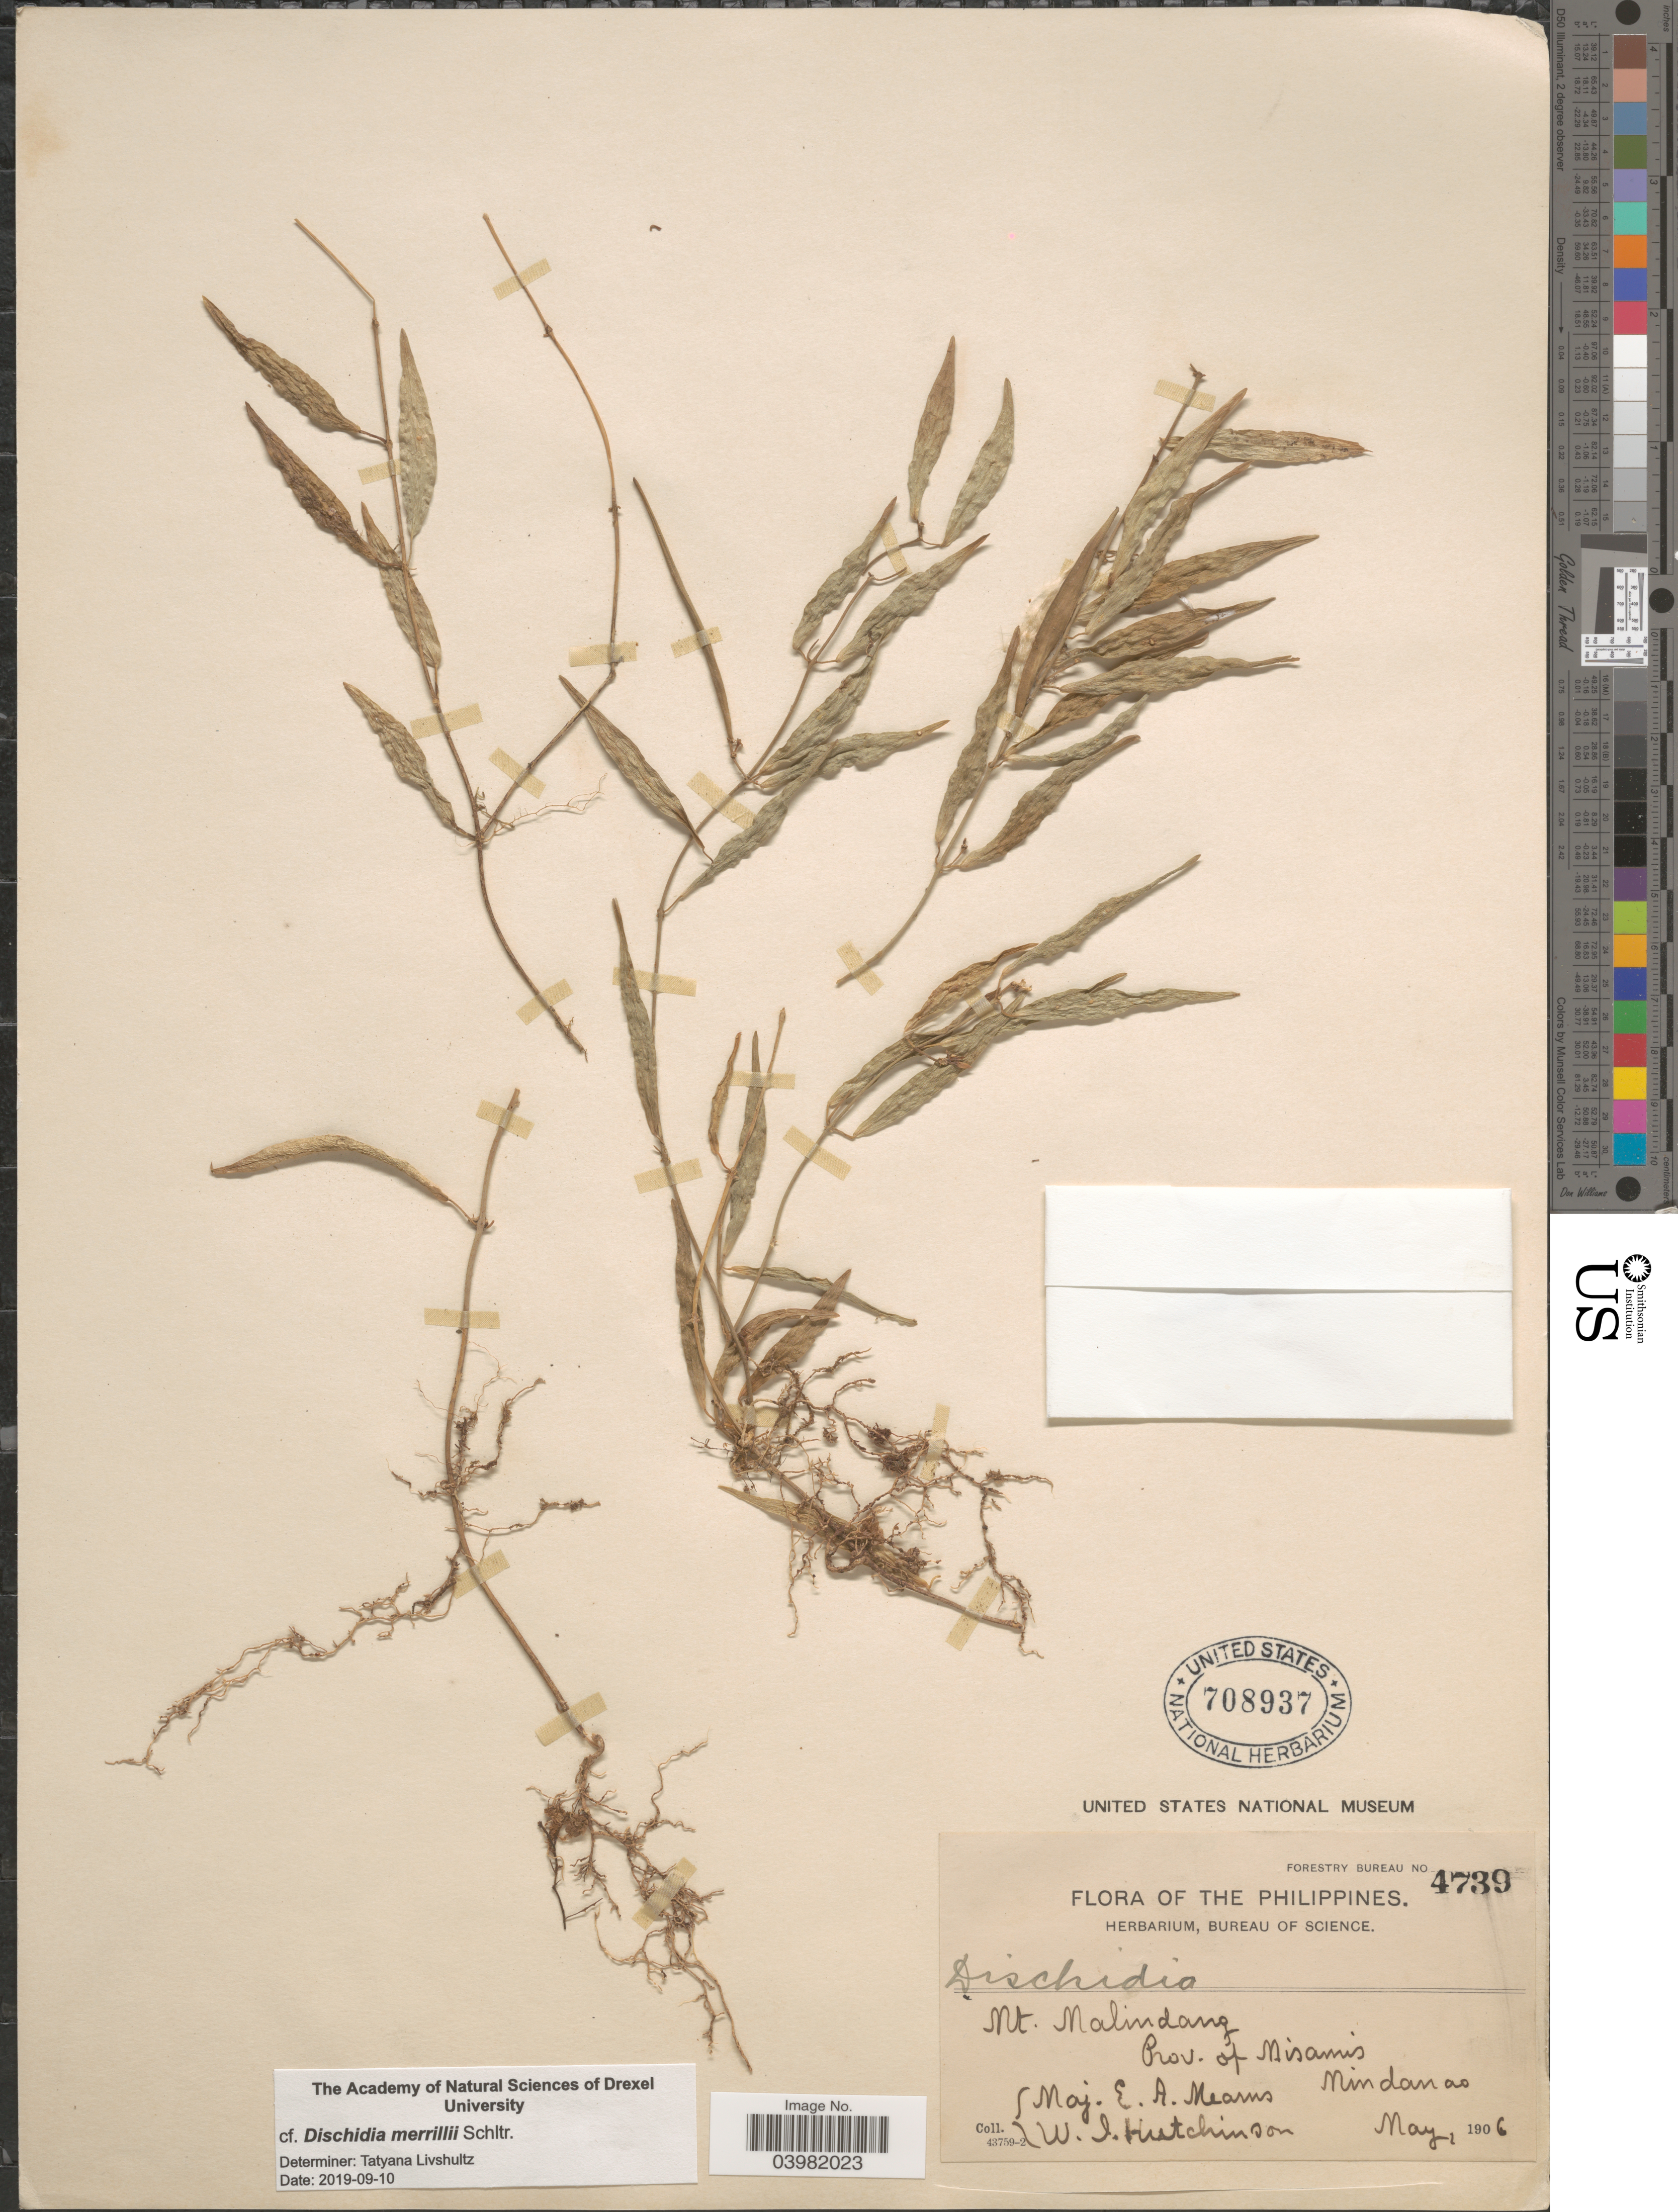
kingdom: Plantae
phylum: Tracheophyta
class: Magnoliopsida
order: Gentianales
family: Apocynaceae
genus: Dischidia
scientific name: Dischidia merrillii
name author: Schltr.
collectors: E. A. Mearns & W. I. Hutchinson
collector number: Forestry Bureau 4739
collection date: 1906-05-02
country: Philippines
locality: Mt. Malindang. Prov. of Misamis. Mindanao.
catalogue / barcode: US 708937